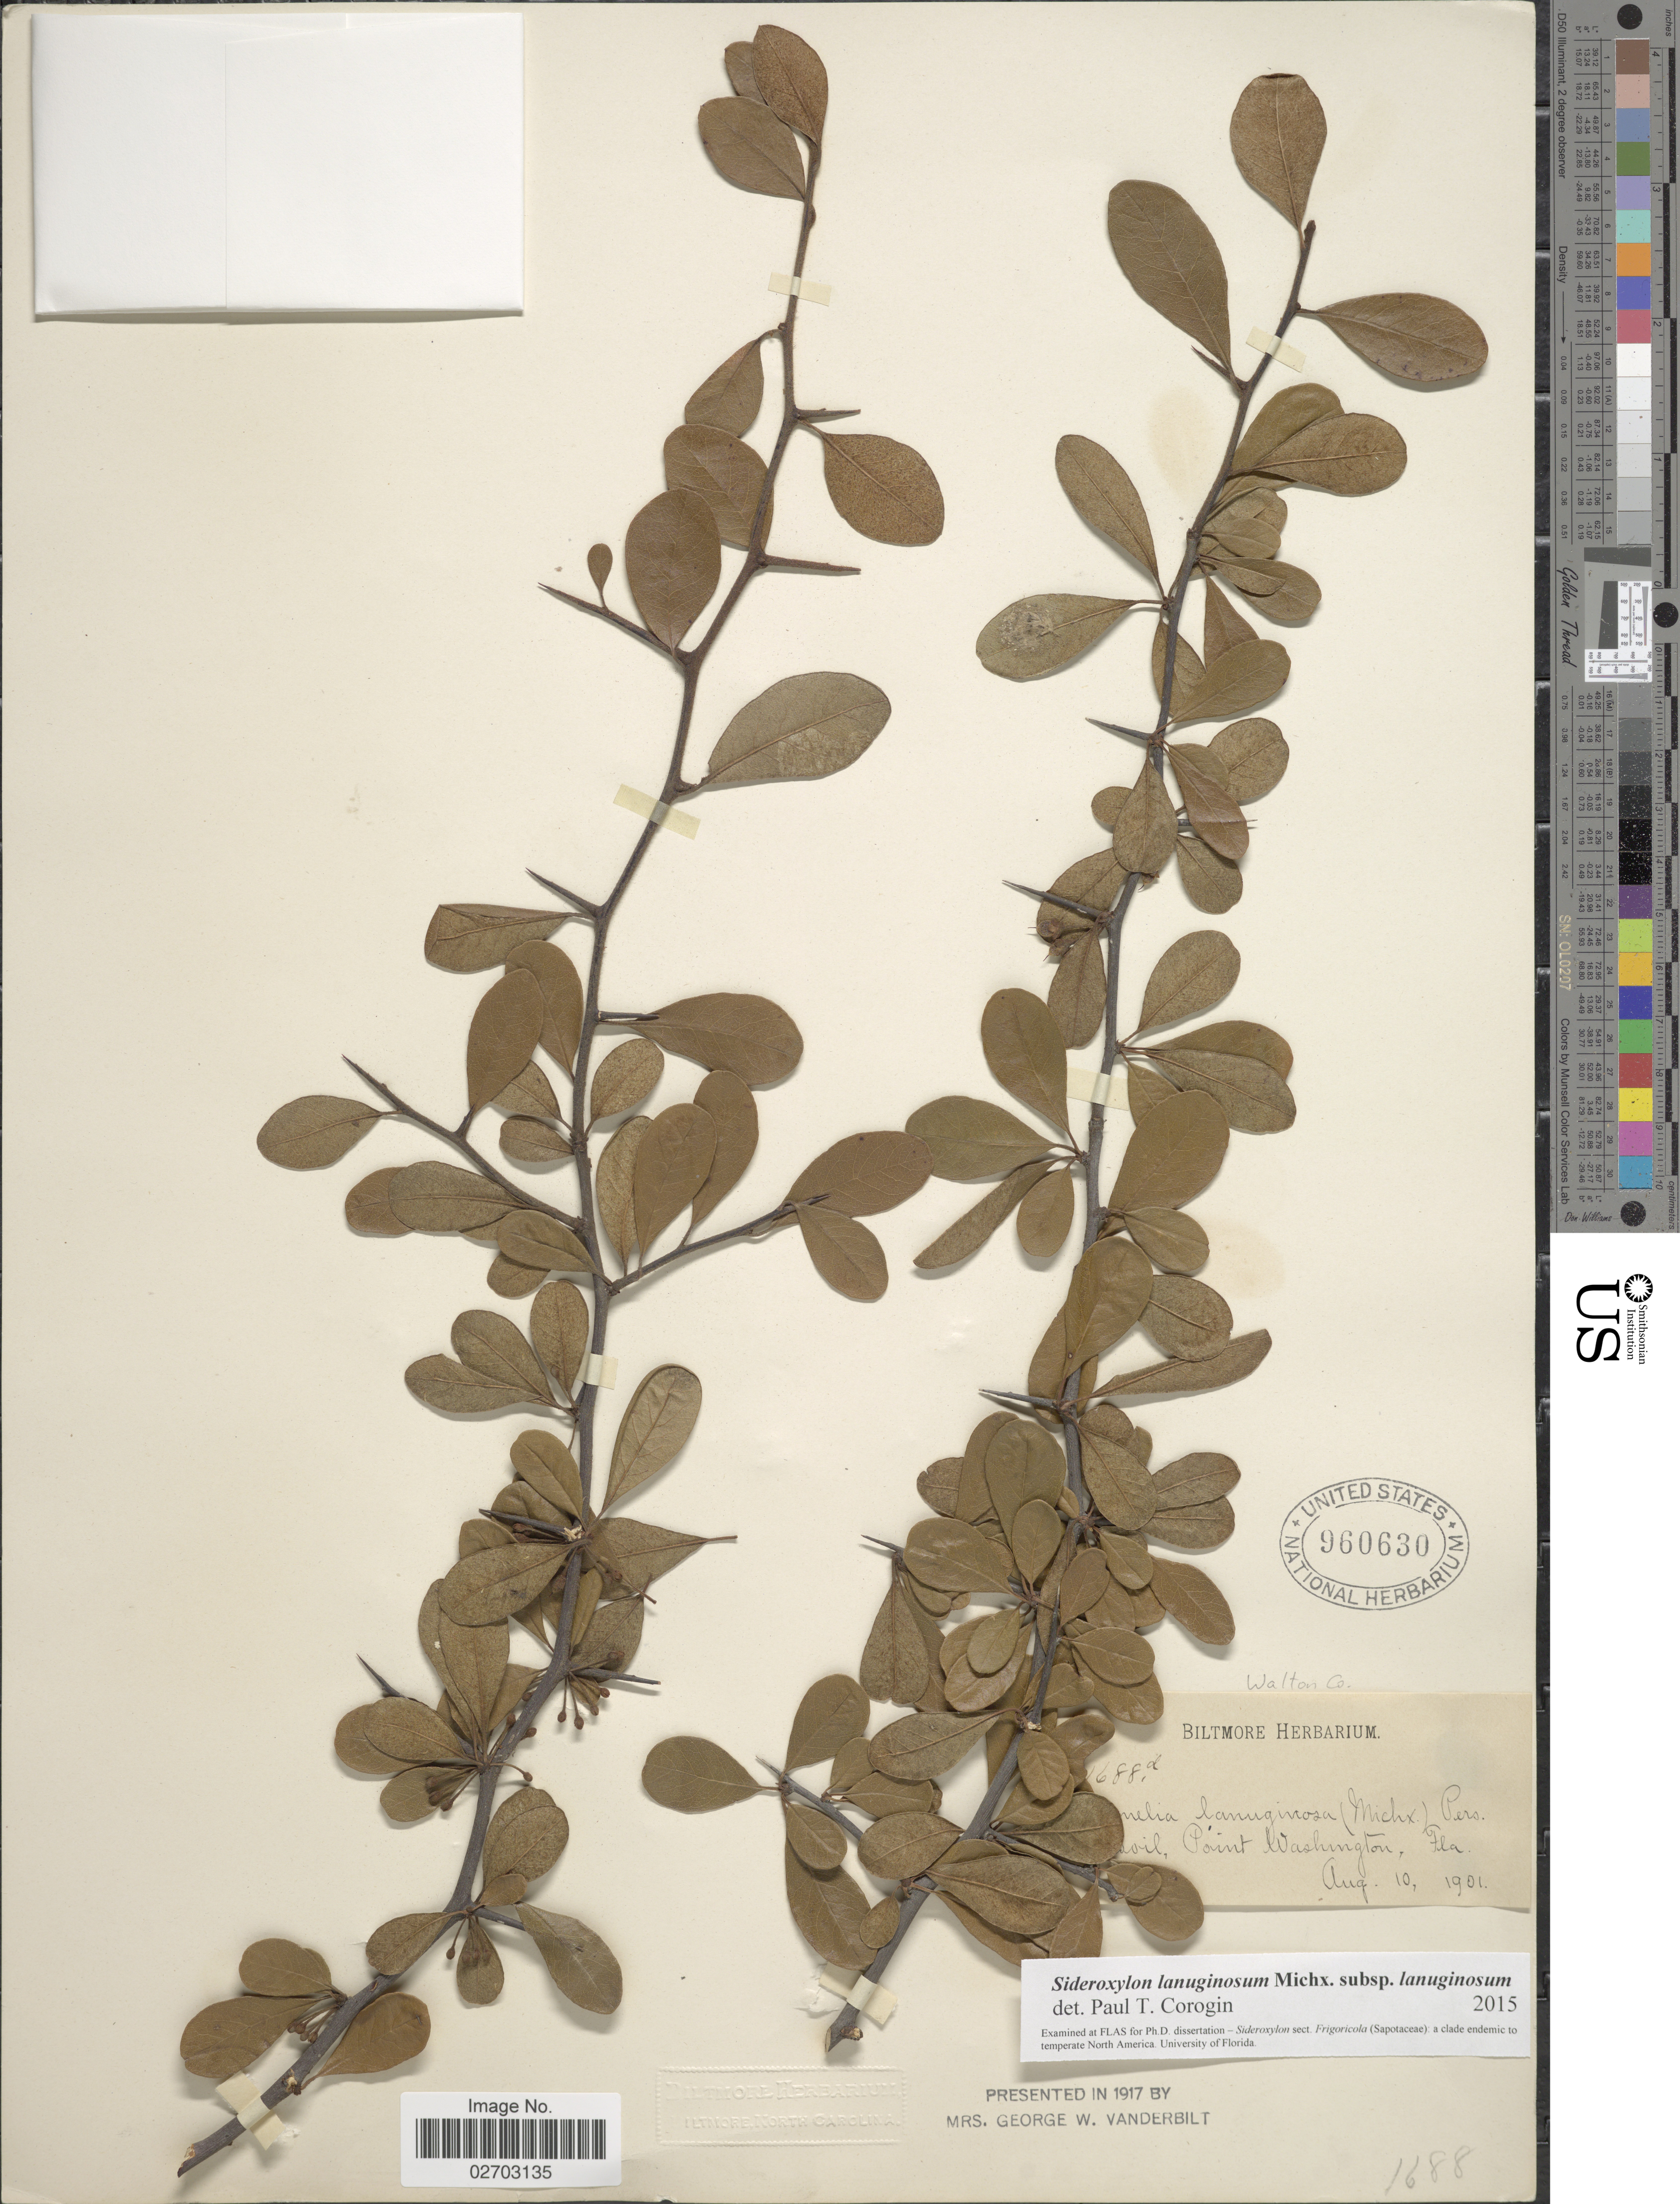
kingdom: Plantae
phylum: Tracheophyta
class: Magnoliopsida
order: Ericales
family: Sapotaceae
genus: Sideroxylon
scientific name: Sideroxylon lanuginosum subsp. lanuginosum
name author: Michx.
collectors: ex herb. Biltmore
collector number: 1688d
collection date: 1901-08-10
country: United States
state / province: Florida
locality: Point Washington, Walton Co.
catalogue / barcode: US 960630